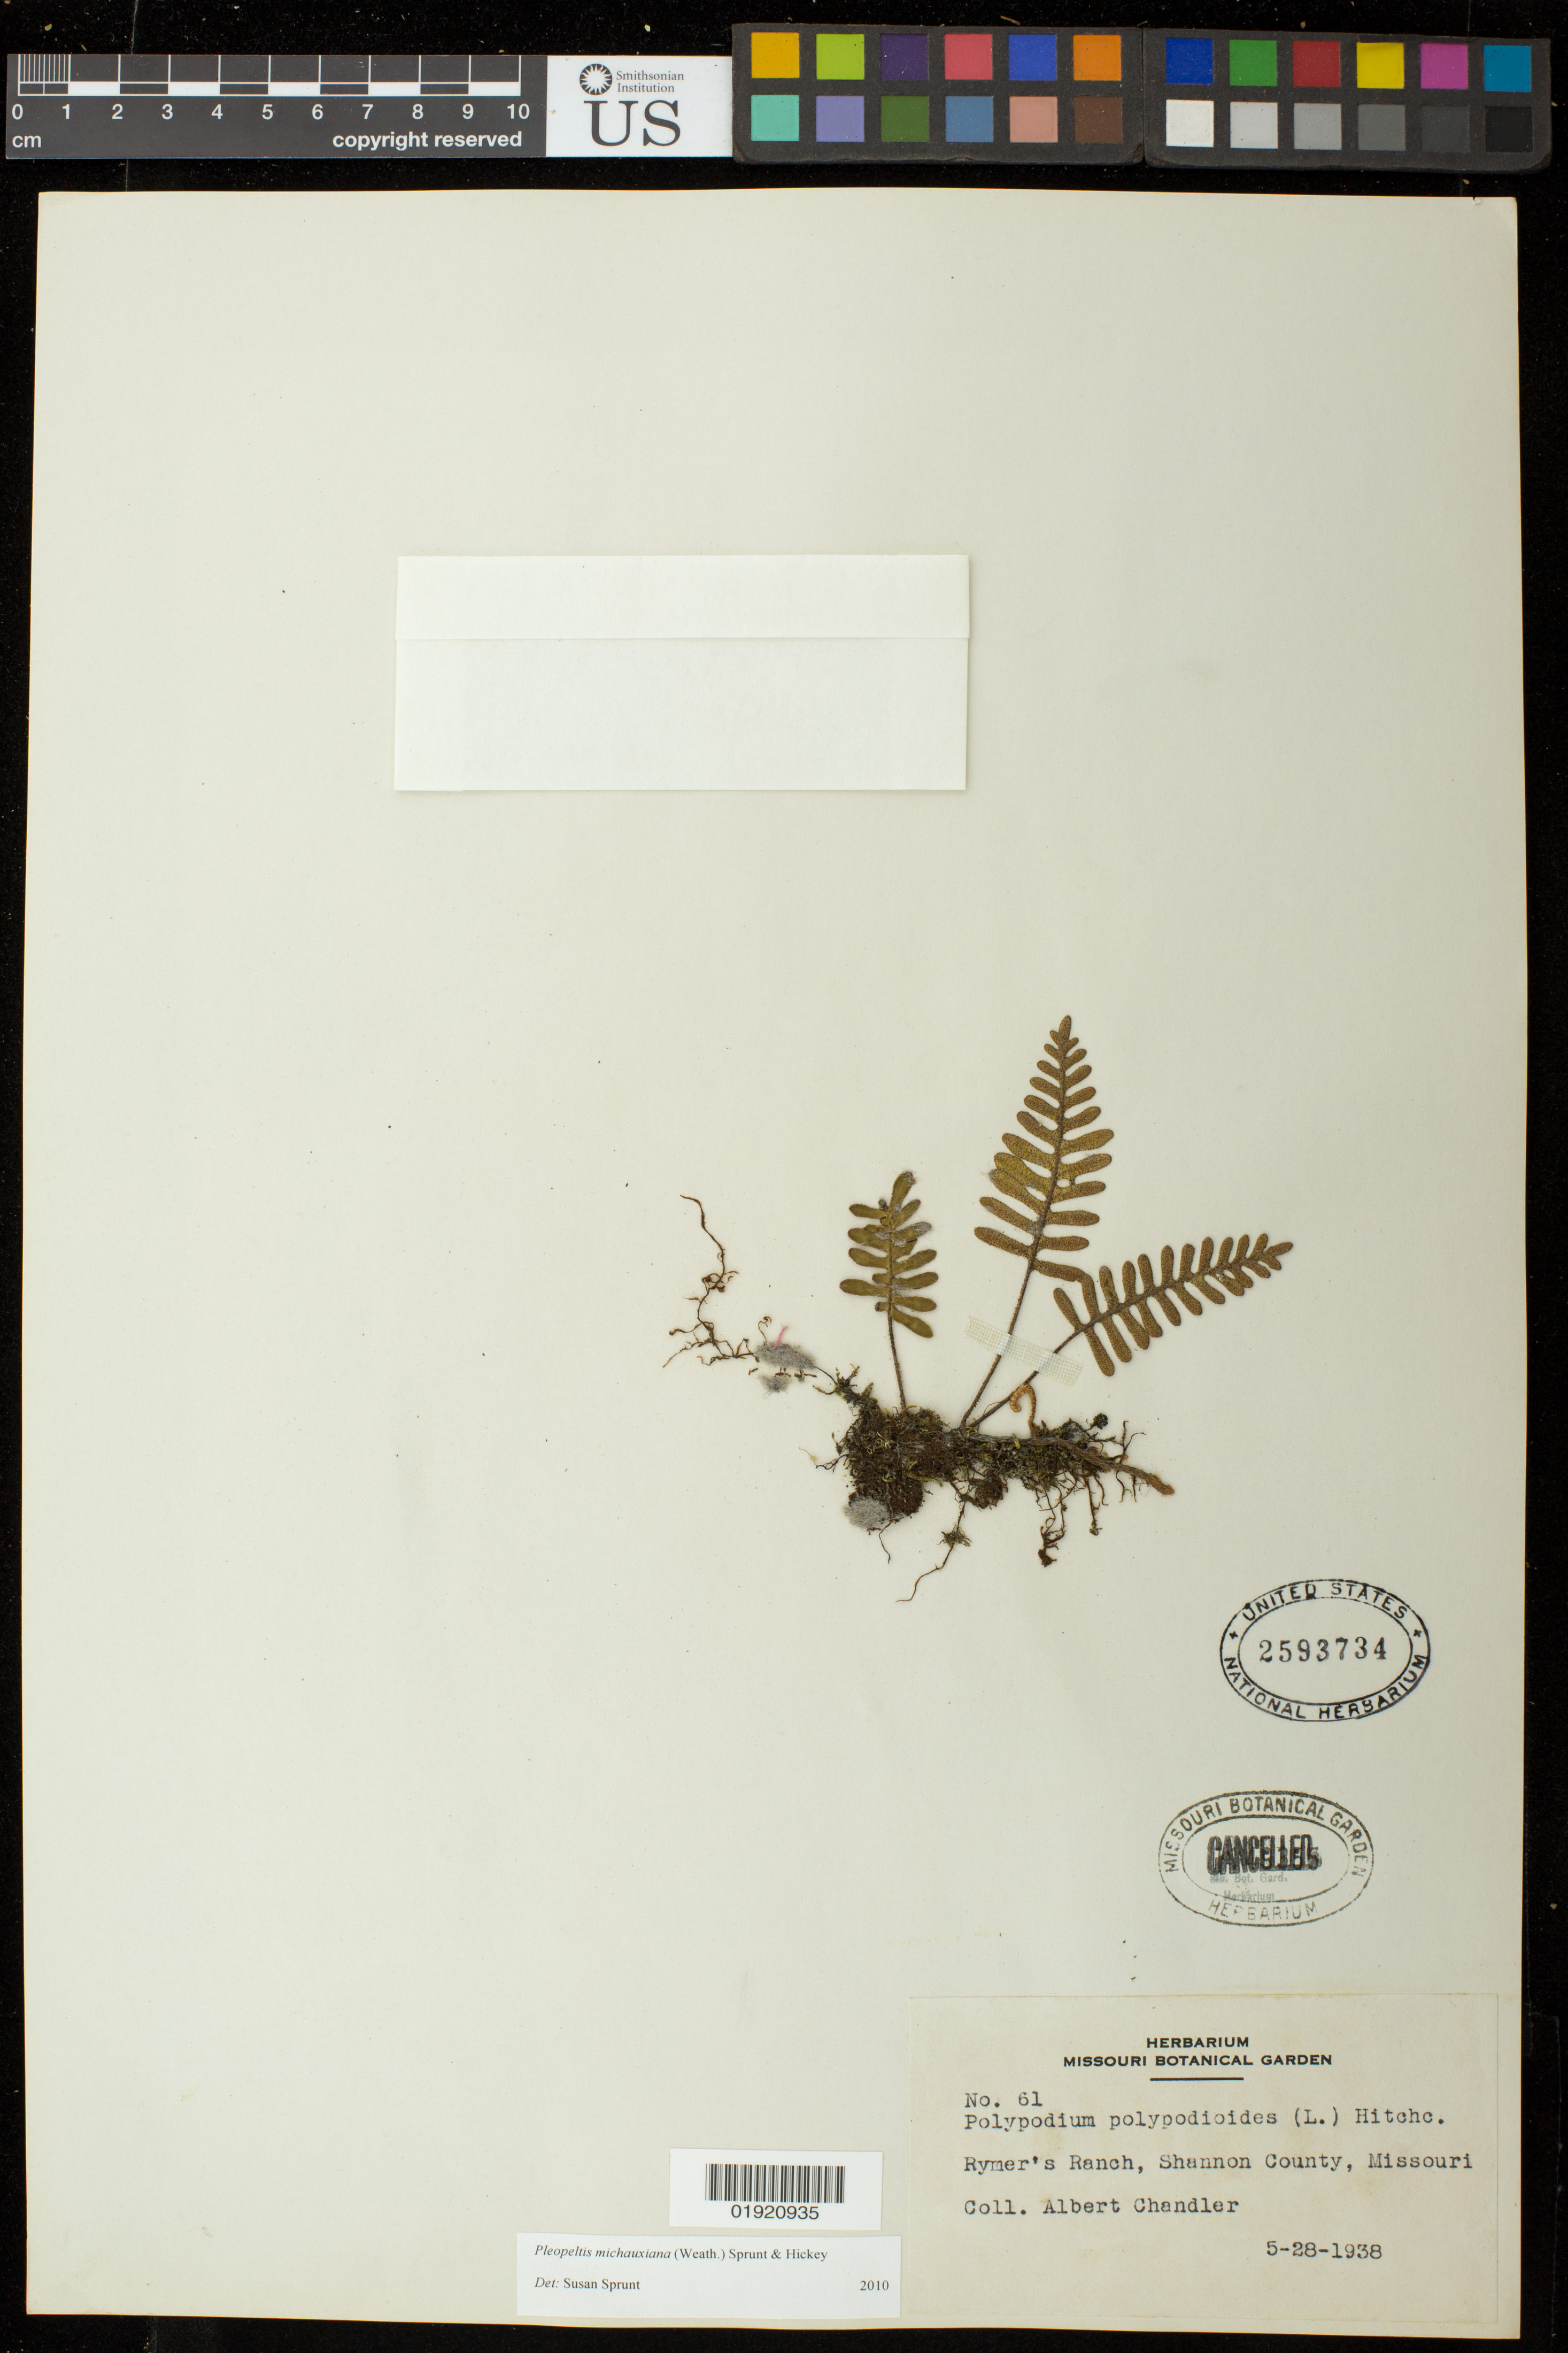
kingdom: Plantae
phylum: Tracheophyta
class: Polypodiopsida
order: Polypodiales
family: Polypodiaceae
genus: Pleopeltis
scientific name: Pleopeltis michauxiana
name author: (Weath.) Hickey & Sprunt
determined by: Sprunt, S. V.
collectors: A. Chandler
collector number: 61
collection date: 1938-05-28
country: United States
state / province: Missouri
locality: Rymer's Ranch, Shannon County, Missouri.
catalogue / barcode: US 2593734